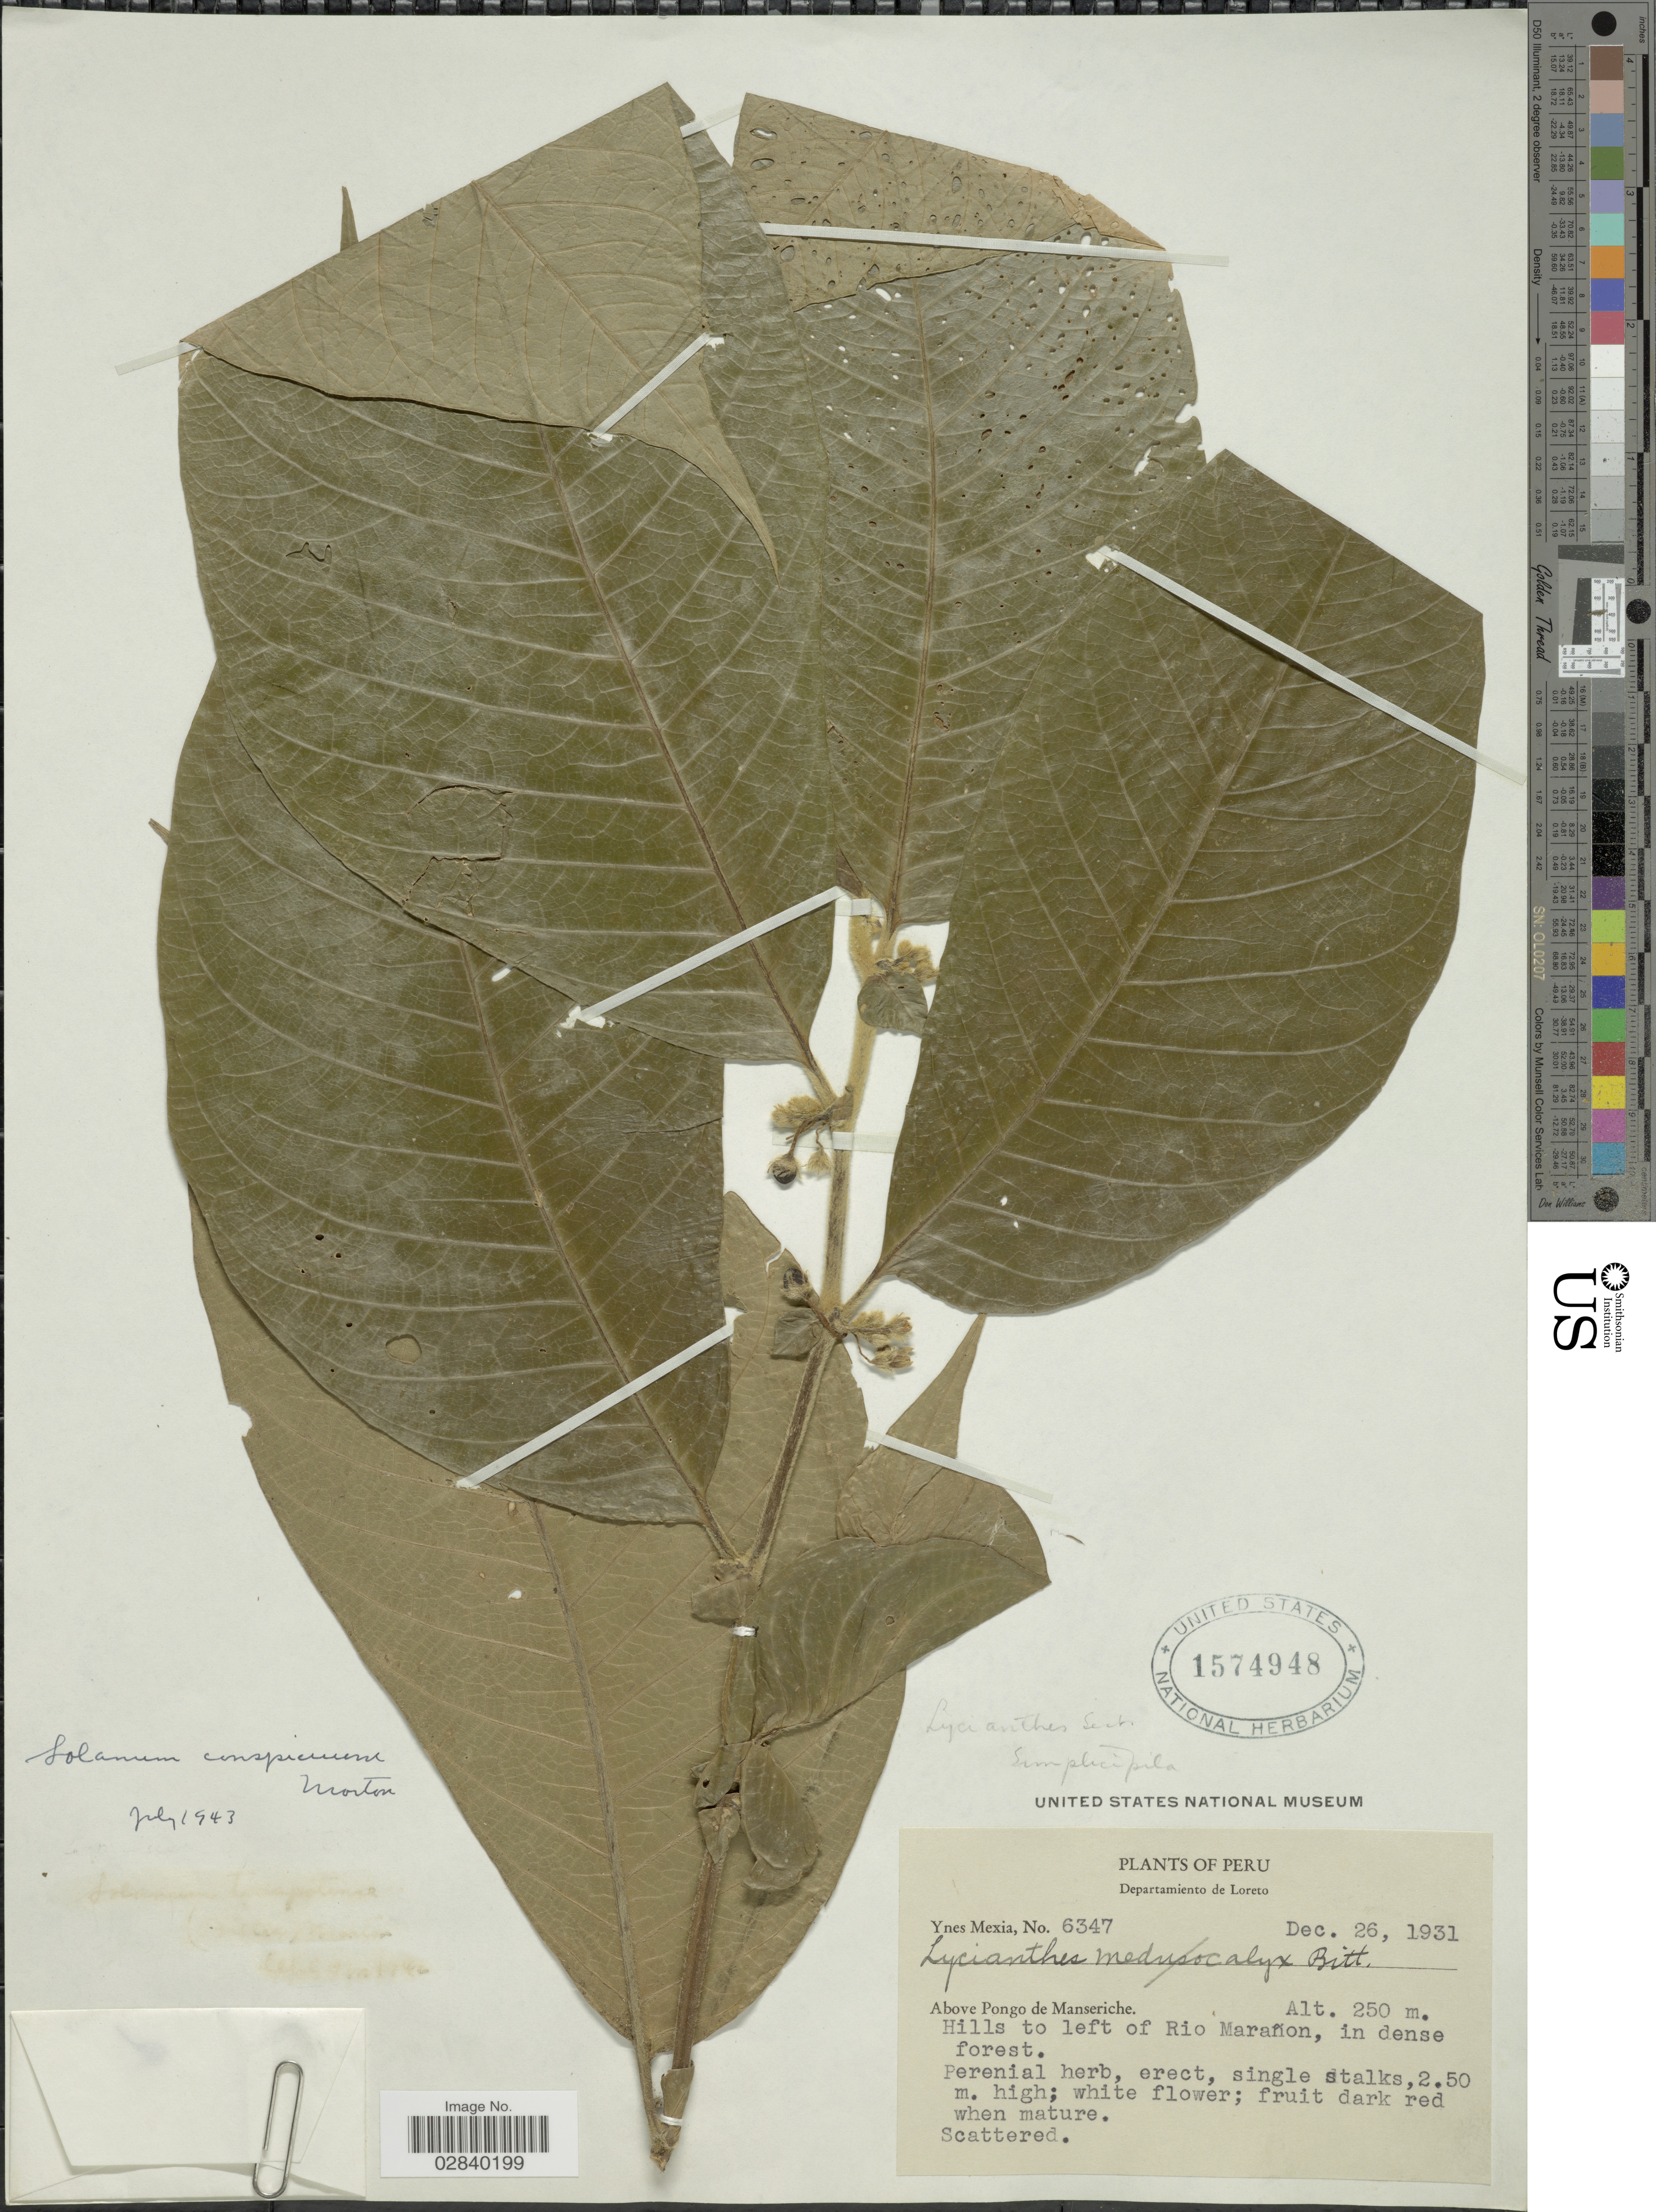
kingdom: Plantae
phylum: Tracheophyta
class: Magnoliopsida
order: Solanales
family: Solanaceae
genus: Lycianthes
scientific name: Lycianthes tarapotensis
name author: Bitter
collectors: Y. Mexia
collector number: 6347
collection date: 1931-12-26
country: Peru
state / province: Loreto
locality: Departamento de Loreto. Above Pongo de Manseriche. Hills to left of Rio Marañon.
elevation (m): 250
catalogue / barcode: US 1574948